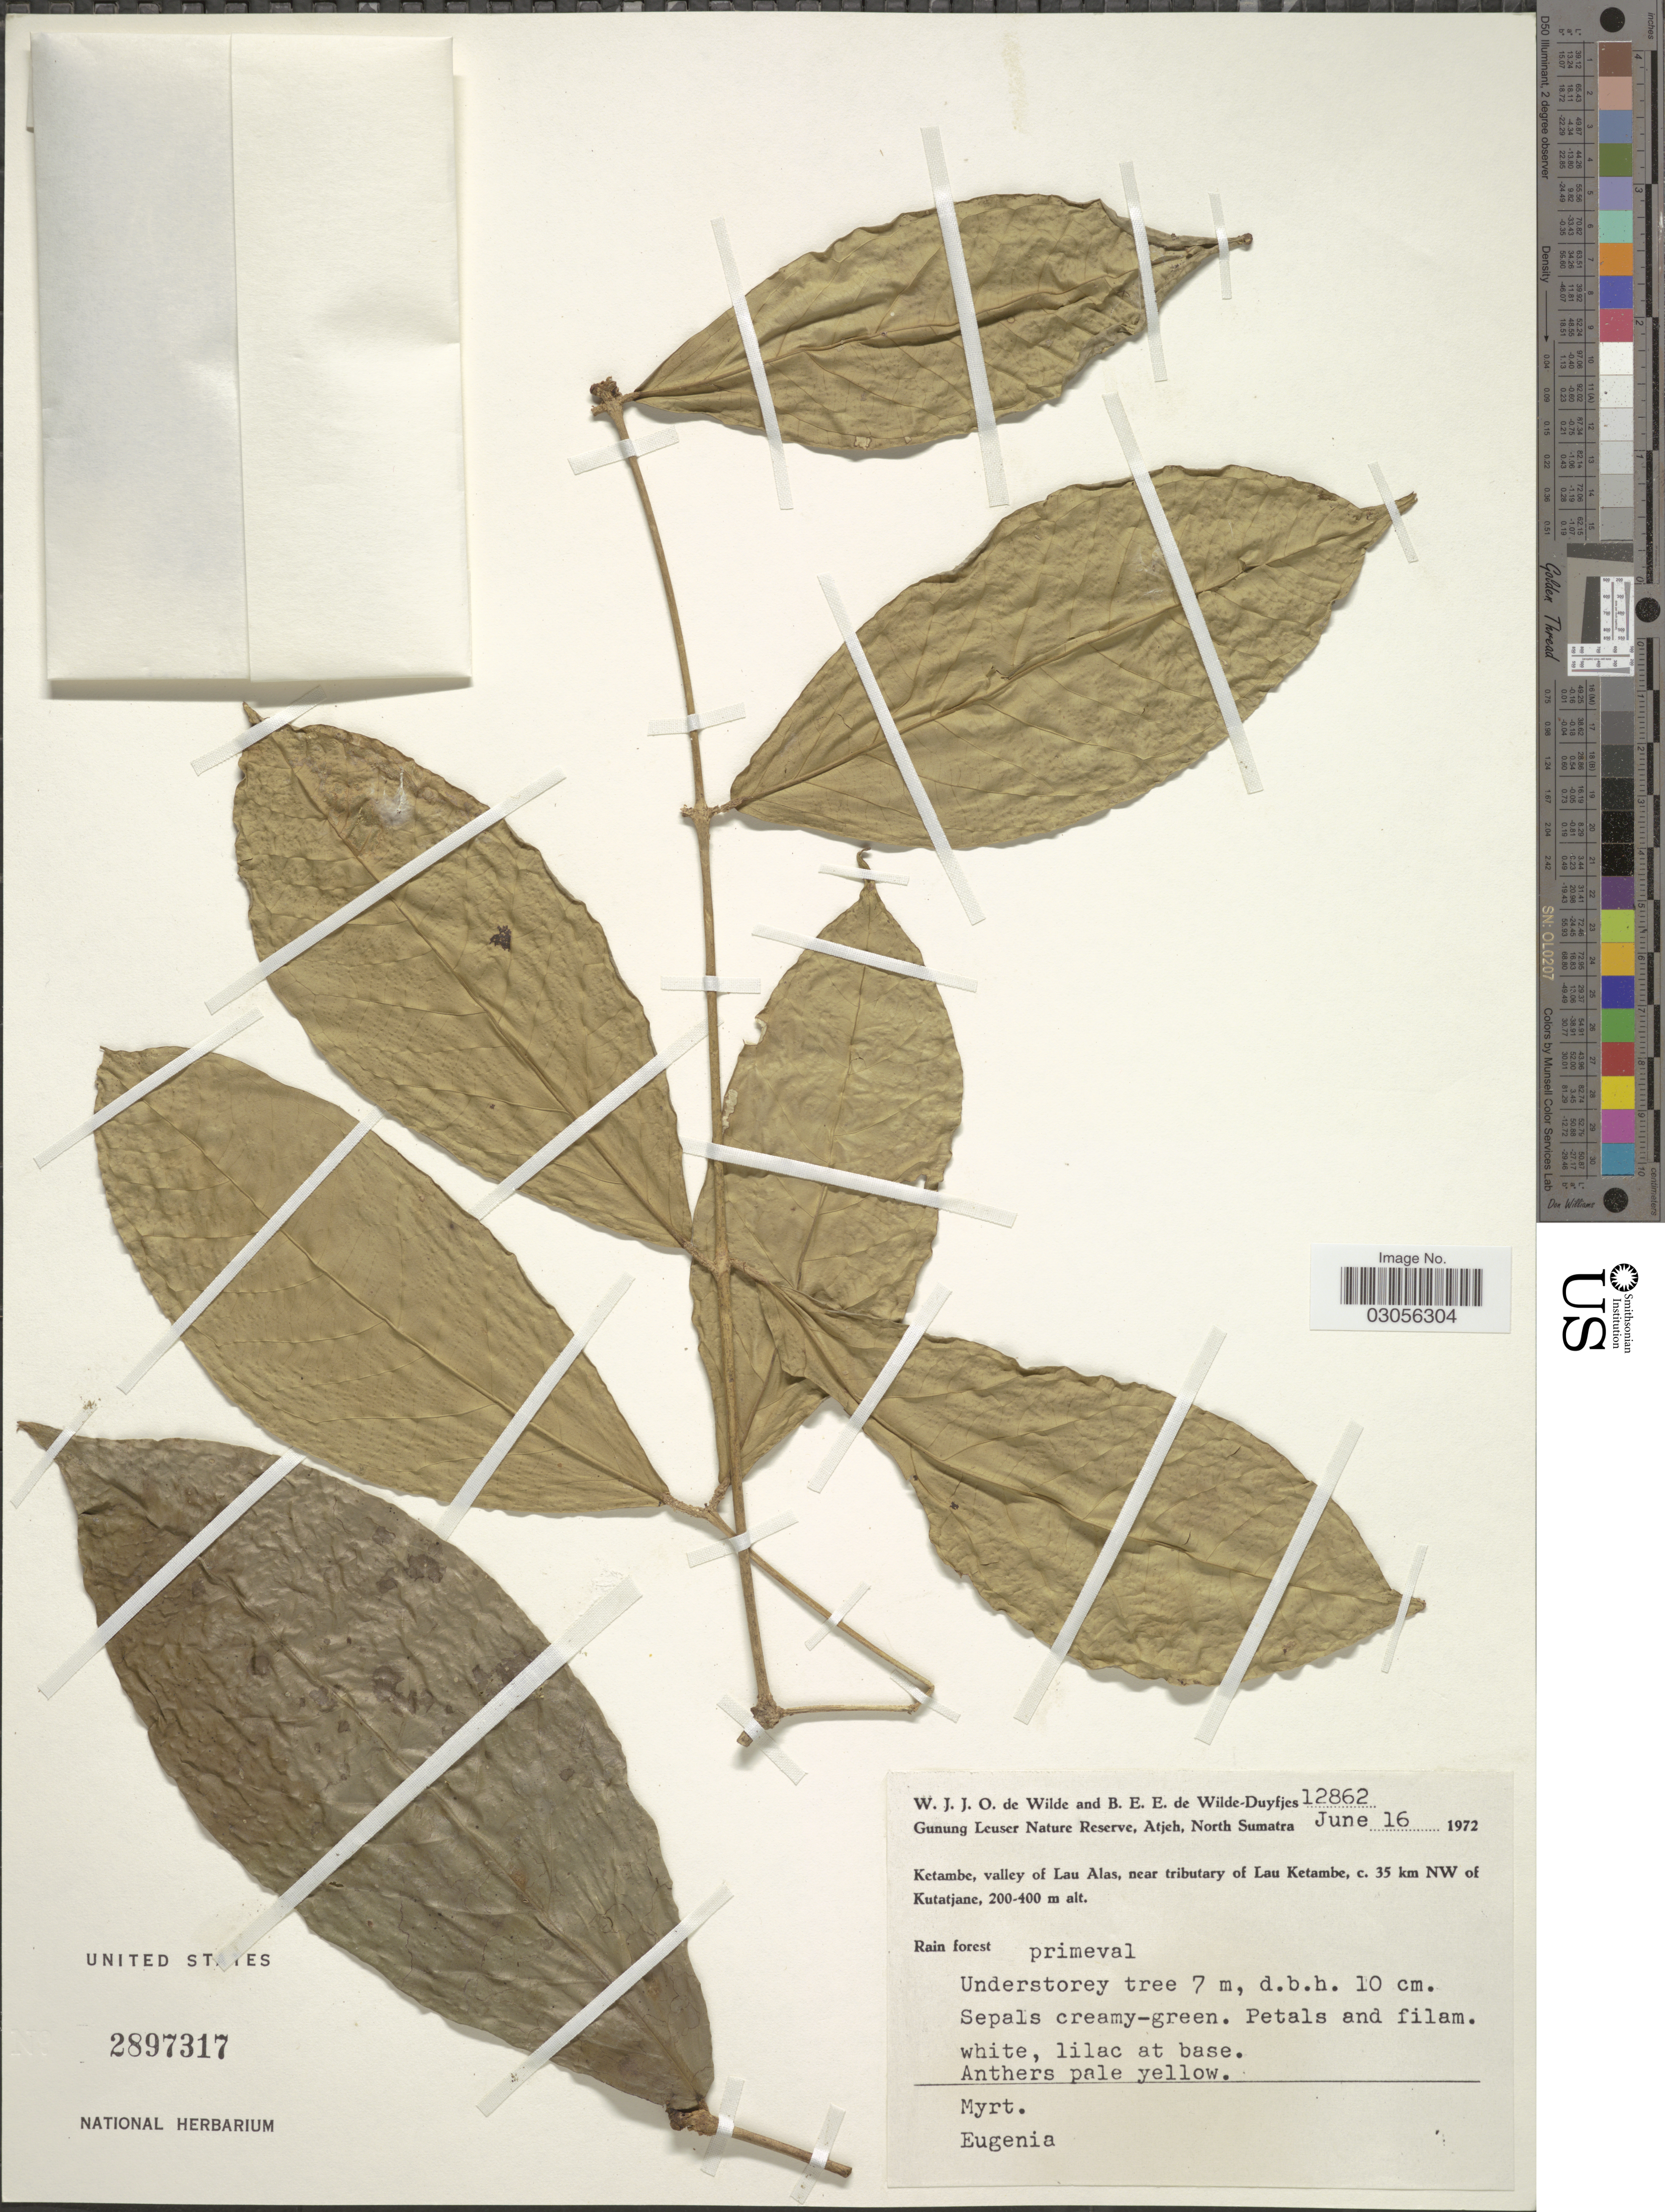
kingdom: Plantae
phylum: Tracheophyta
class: Magnoliopsida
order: Myrtales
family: Myrtaceae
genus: Syzygium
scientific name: Syzygium sp.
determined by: Strong, M. T., (US), Smithsonian Institution - National Museum of Natural History (UNITED STATES)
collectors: W. J. de Wilde & B. E. de Wilde-Duyfjes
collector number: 12862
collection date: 1972-06-16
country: Indonesia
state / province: Sumatra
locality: Gunung Leuser Nature Reserve, Atjeh, North Sumatra. Ketambe, valley of Lau Alas, near tributary of Lau Ketambe, c. 35 km NW of Kutatjane.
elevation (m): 200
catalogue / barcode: US 2897317